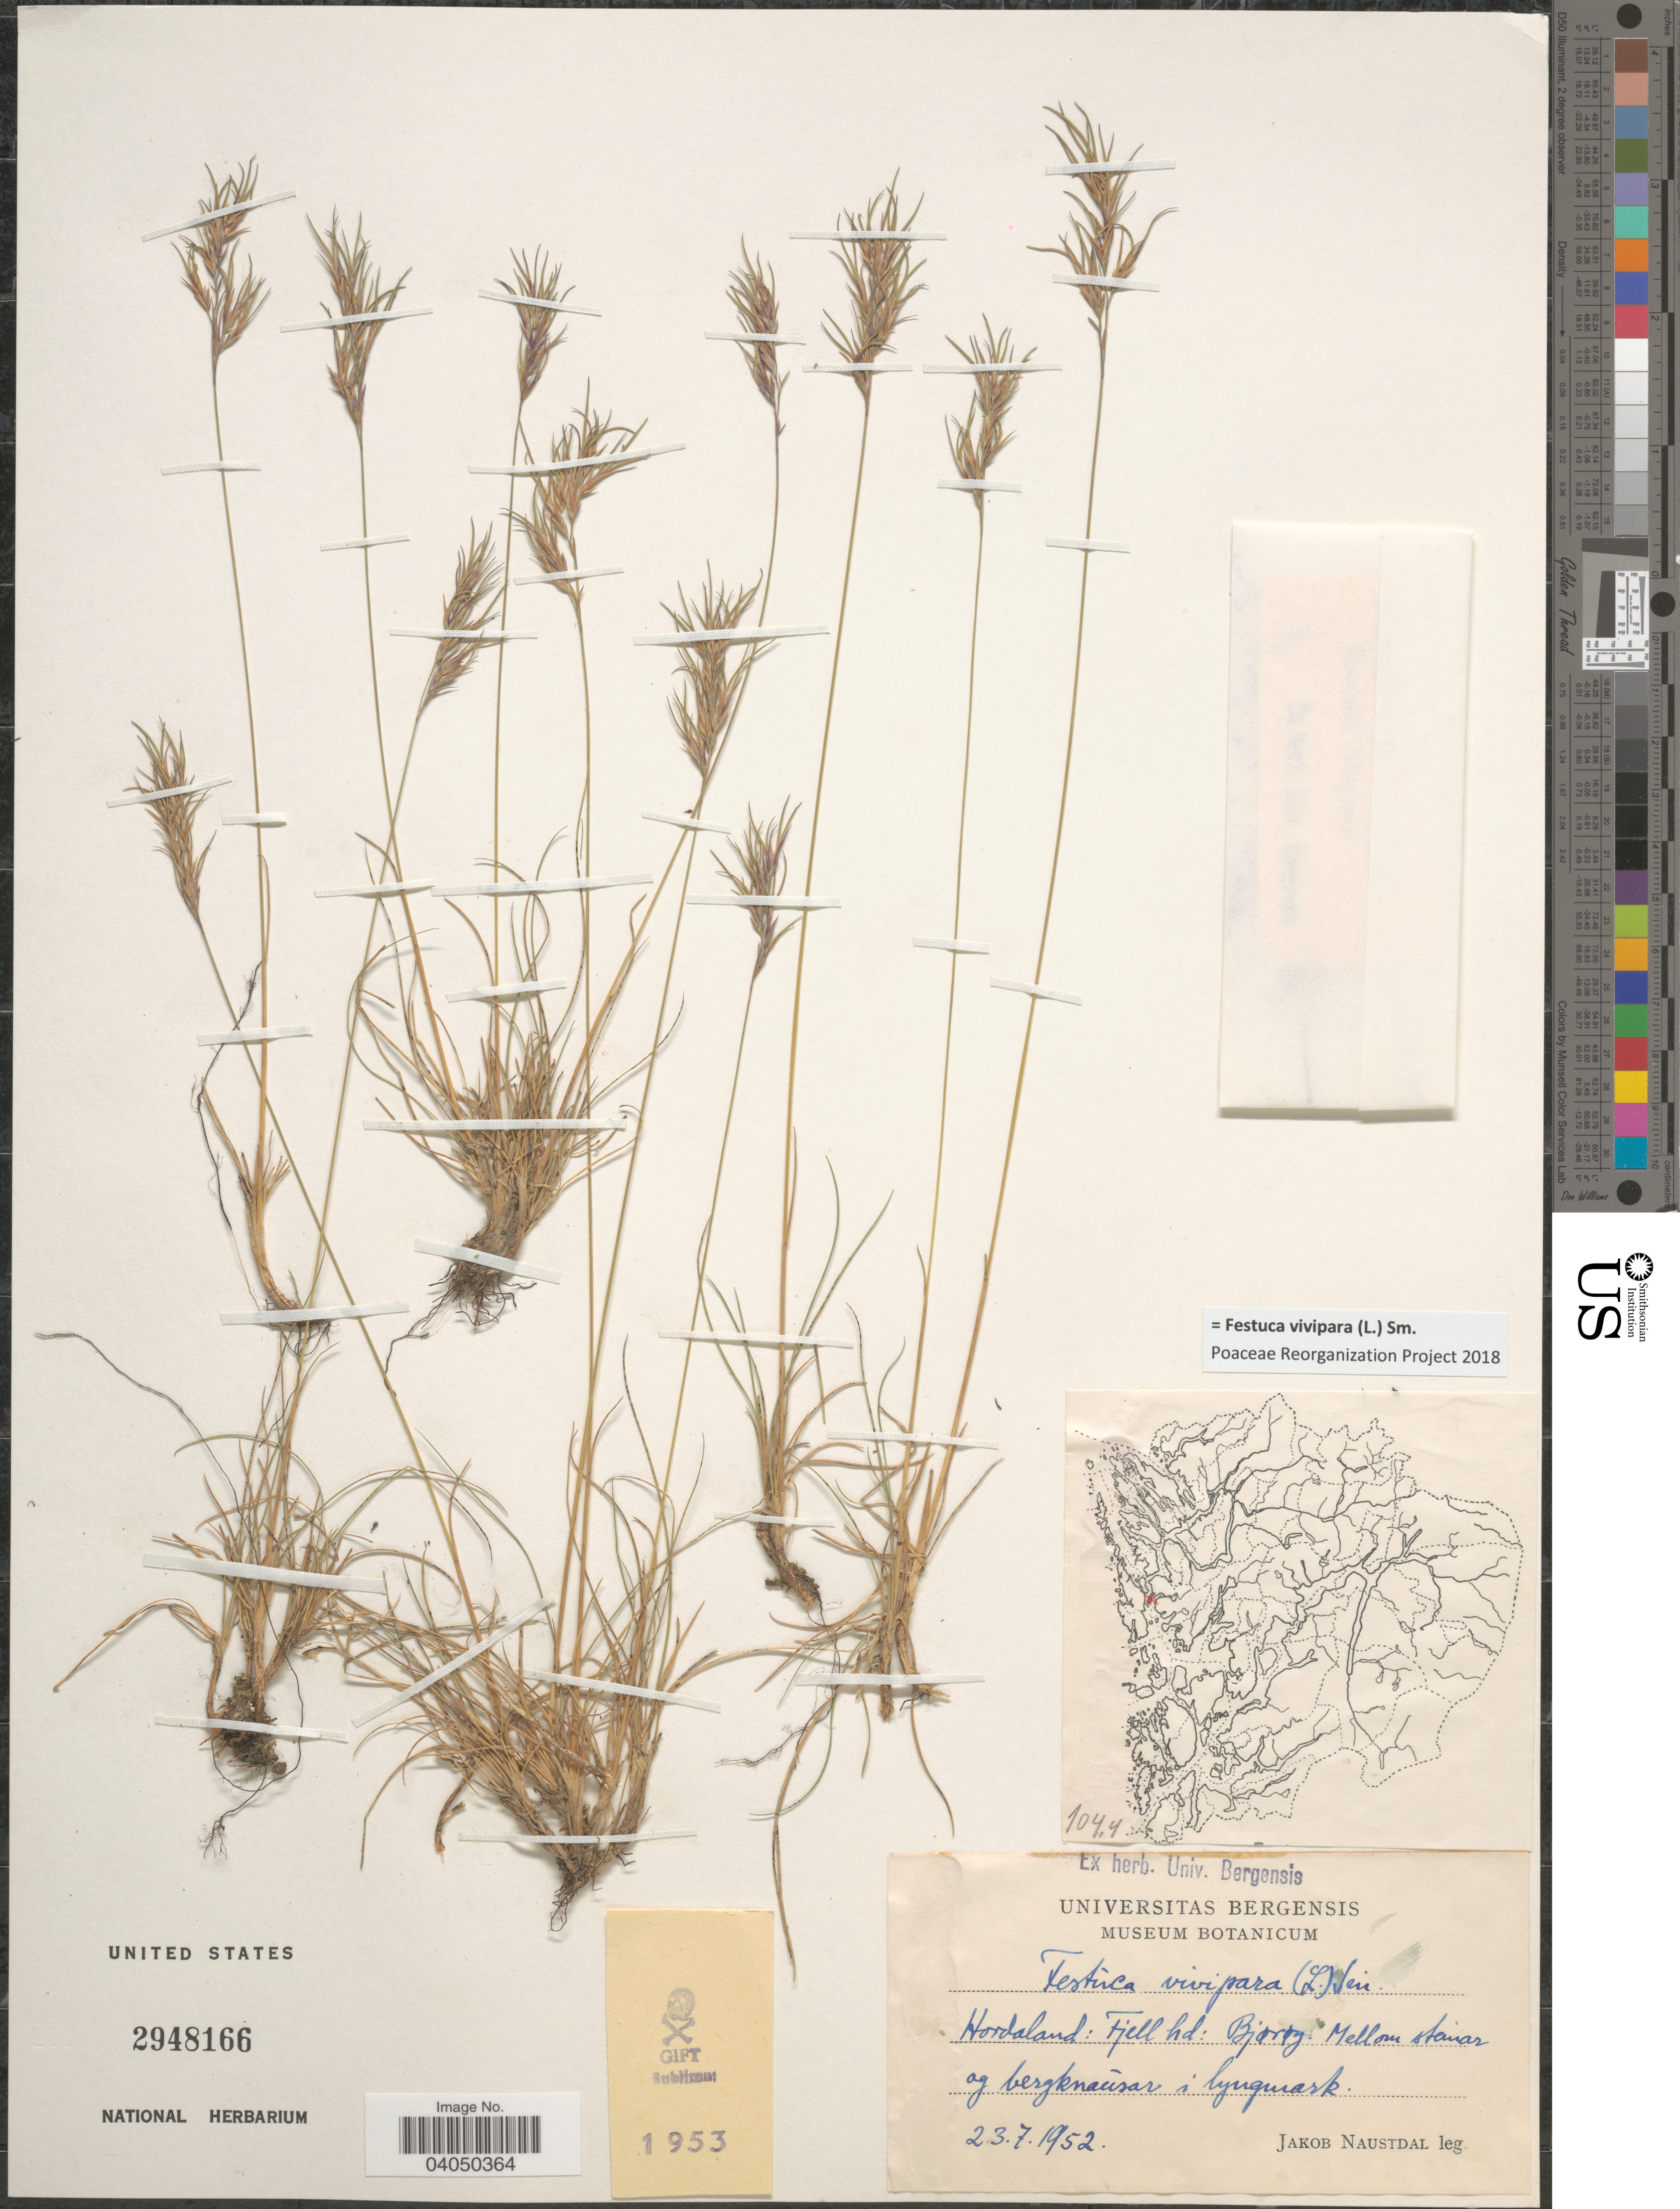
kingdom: Plantae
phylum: Tracheophyta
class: Liliopsida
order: Poales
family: Poaceae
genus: Festuca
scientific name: Festuca vivipara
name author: (L.) Sm.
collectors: J. Naustdal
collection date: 1952-07-23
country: Norway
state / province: Hordaland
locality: Fjell hd: Bjørøg. Mellom stanar og bergknauser i lyngmark.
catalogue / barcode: US 2948166